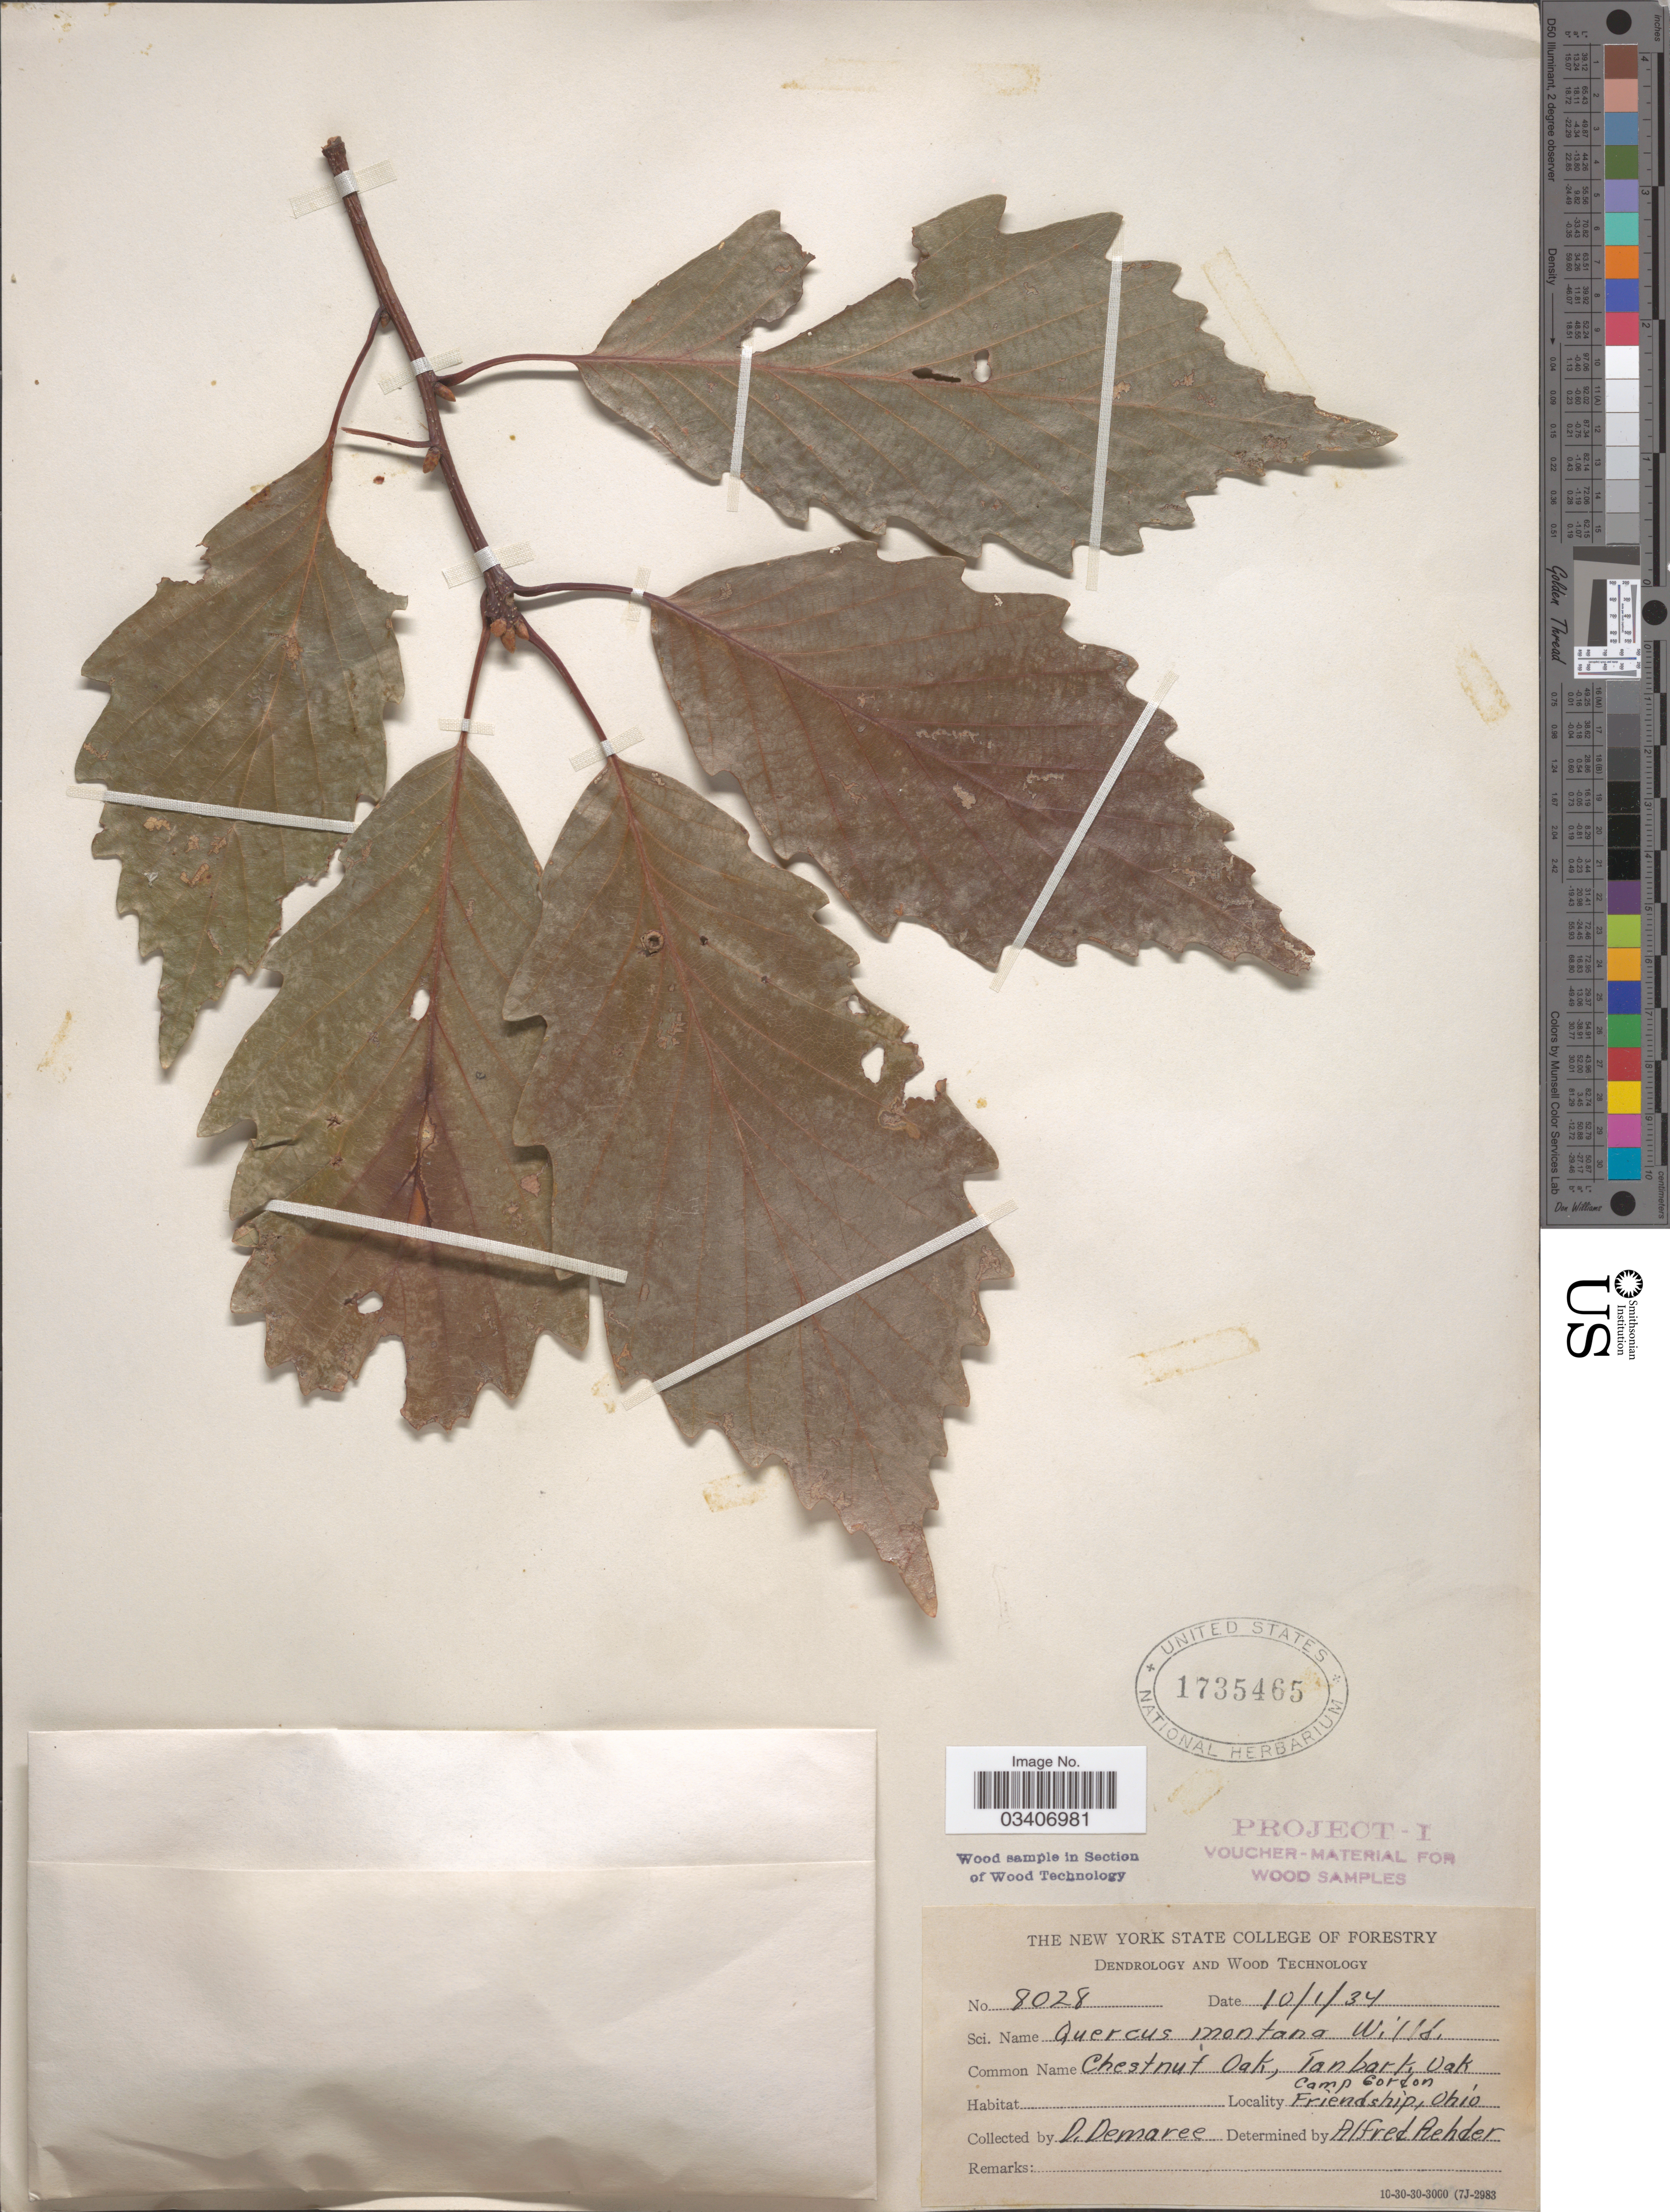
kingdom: Plantae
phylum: Tracheophyta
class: Magnoliopsida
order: Fagales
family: Fagaceae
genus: Quercus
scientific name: Quercus montana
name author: Willd.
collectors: D. Demaree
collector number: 8028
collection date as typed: Transcribed d/m/y: 1/10/34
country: United States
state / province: Ohio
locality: Camp Gordon. Friendship.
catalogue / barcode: US 1735465